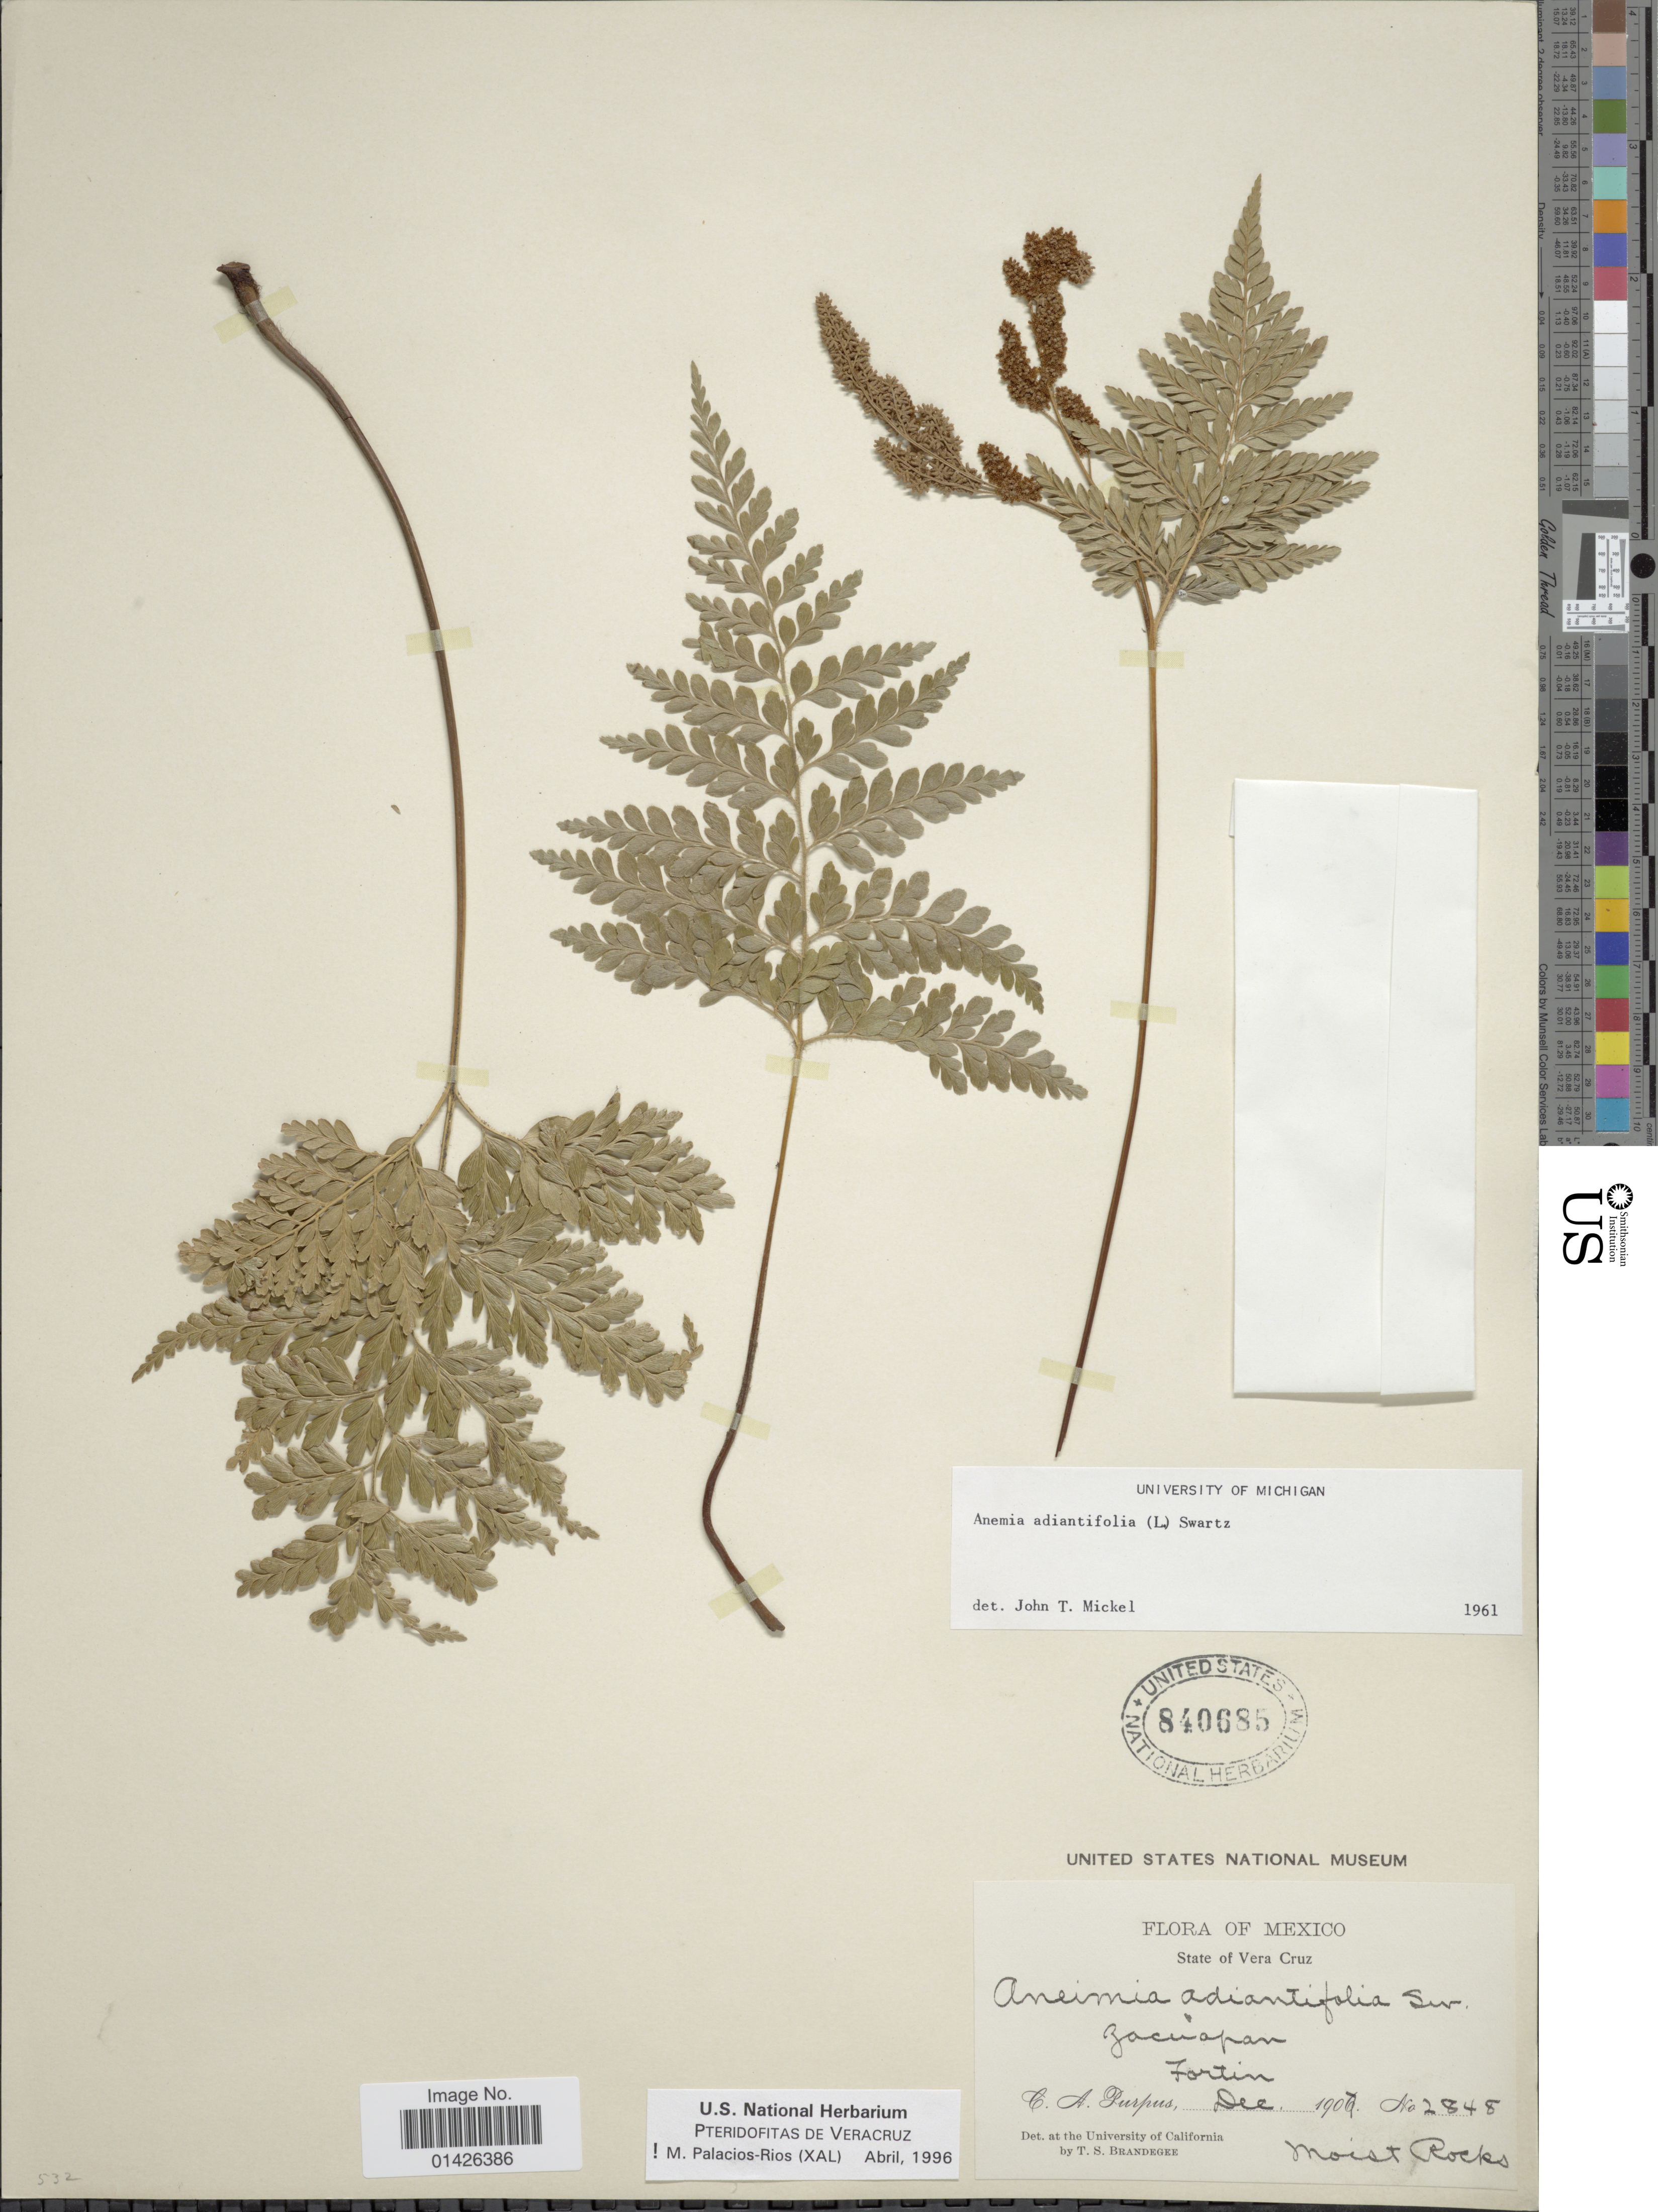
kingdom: Plantae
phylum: Tracheophyta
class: Polypodiopsida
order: Schizaeales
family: Anemiaceae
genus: Anemia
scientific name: Anemia adiantifolia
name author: (L.) Sw.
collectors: C. A. Purpus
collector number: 2848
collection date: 1907-12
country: Mexico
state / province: Veracruz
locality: Vera Cruz, Zacuapan, Fortin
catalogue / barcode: US 840685